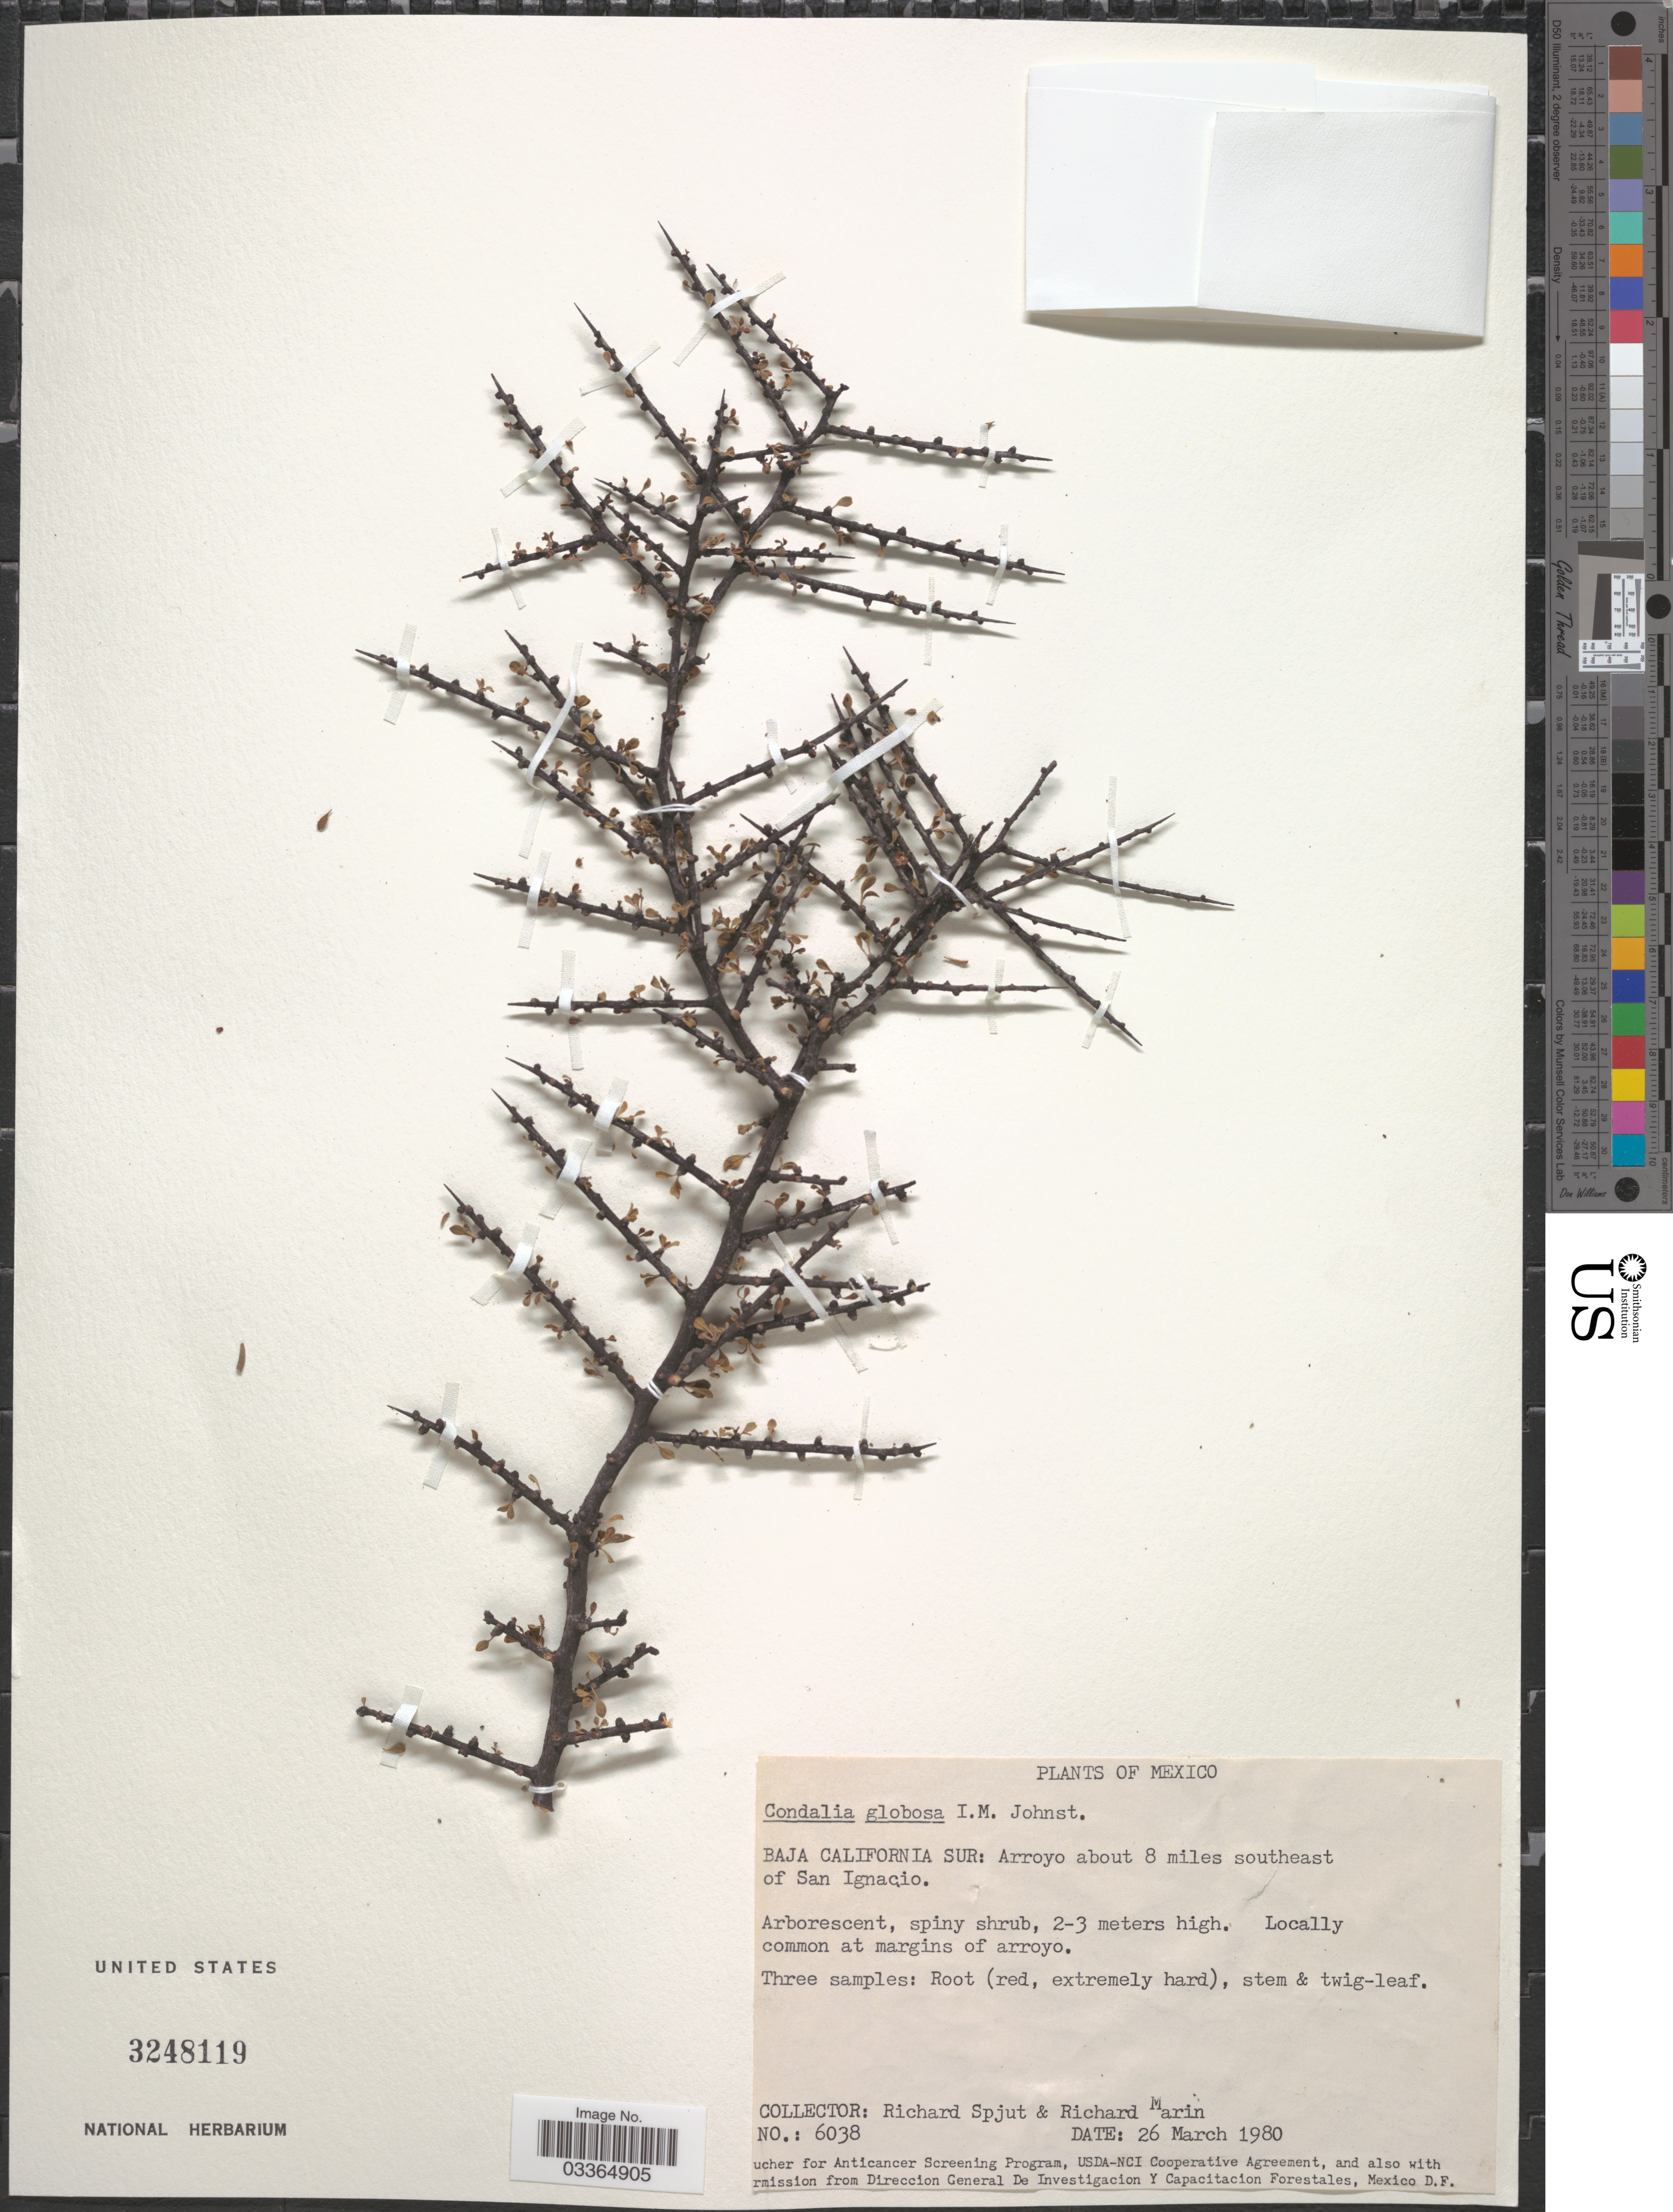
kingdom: Plantae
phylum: Tracheophyta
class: Magnoliopsida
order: Rosales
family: Rhamnaceae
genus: Condalia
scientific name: Condalia globosa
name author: I.M. Johnst.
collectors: R. Spjut & R. Marin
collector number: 6038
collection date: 1980-03-26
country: Mexico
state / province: Baja California Sur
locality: Arroyo about 8 miles southeast of San Ignacio.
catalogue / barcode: US 3248119